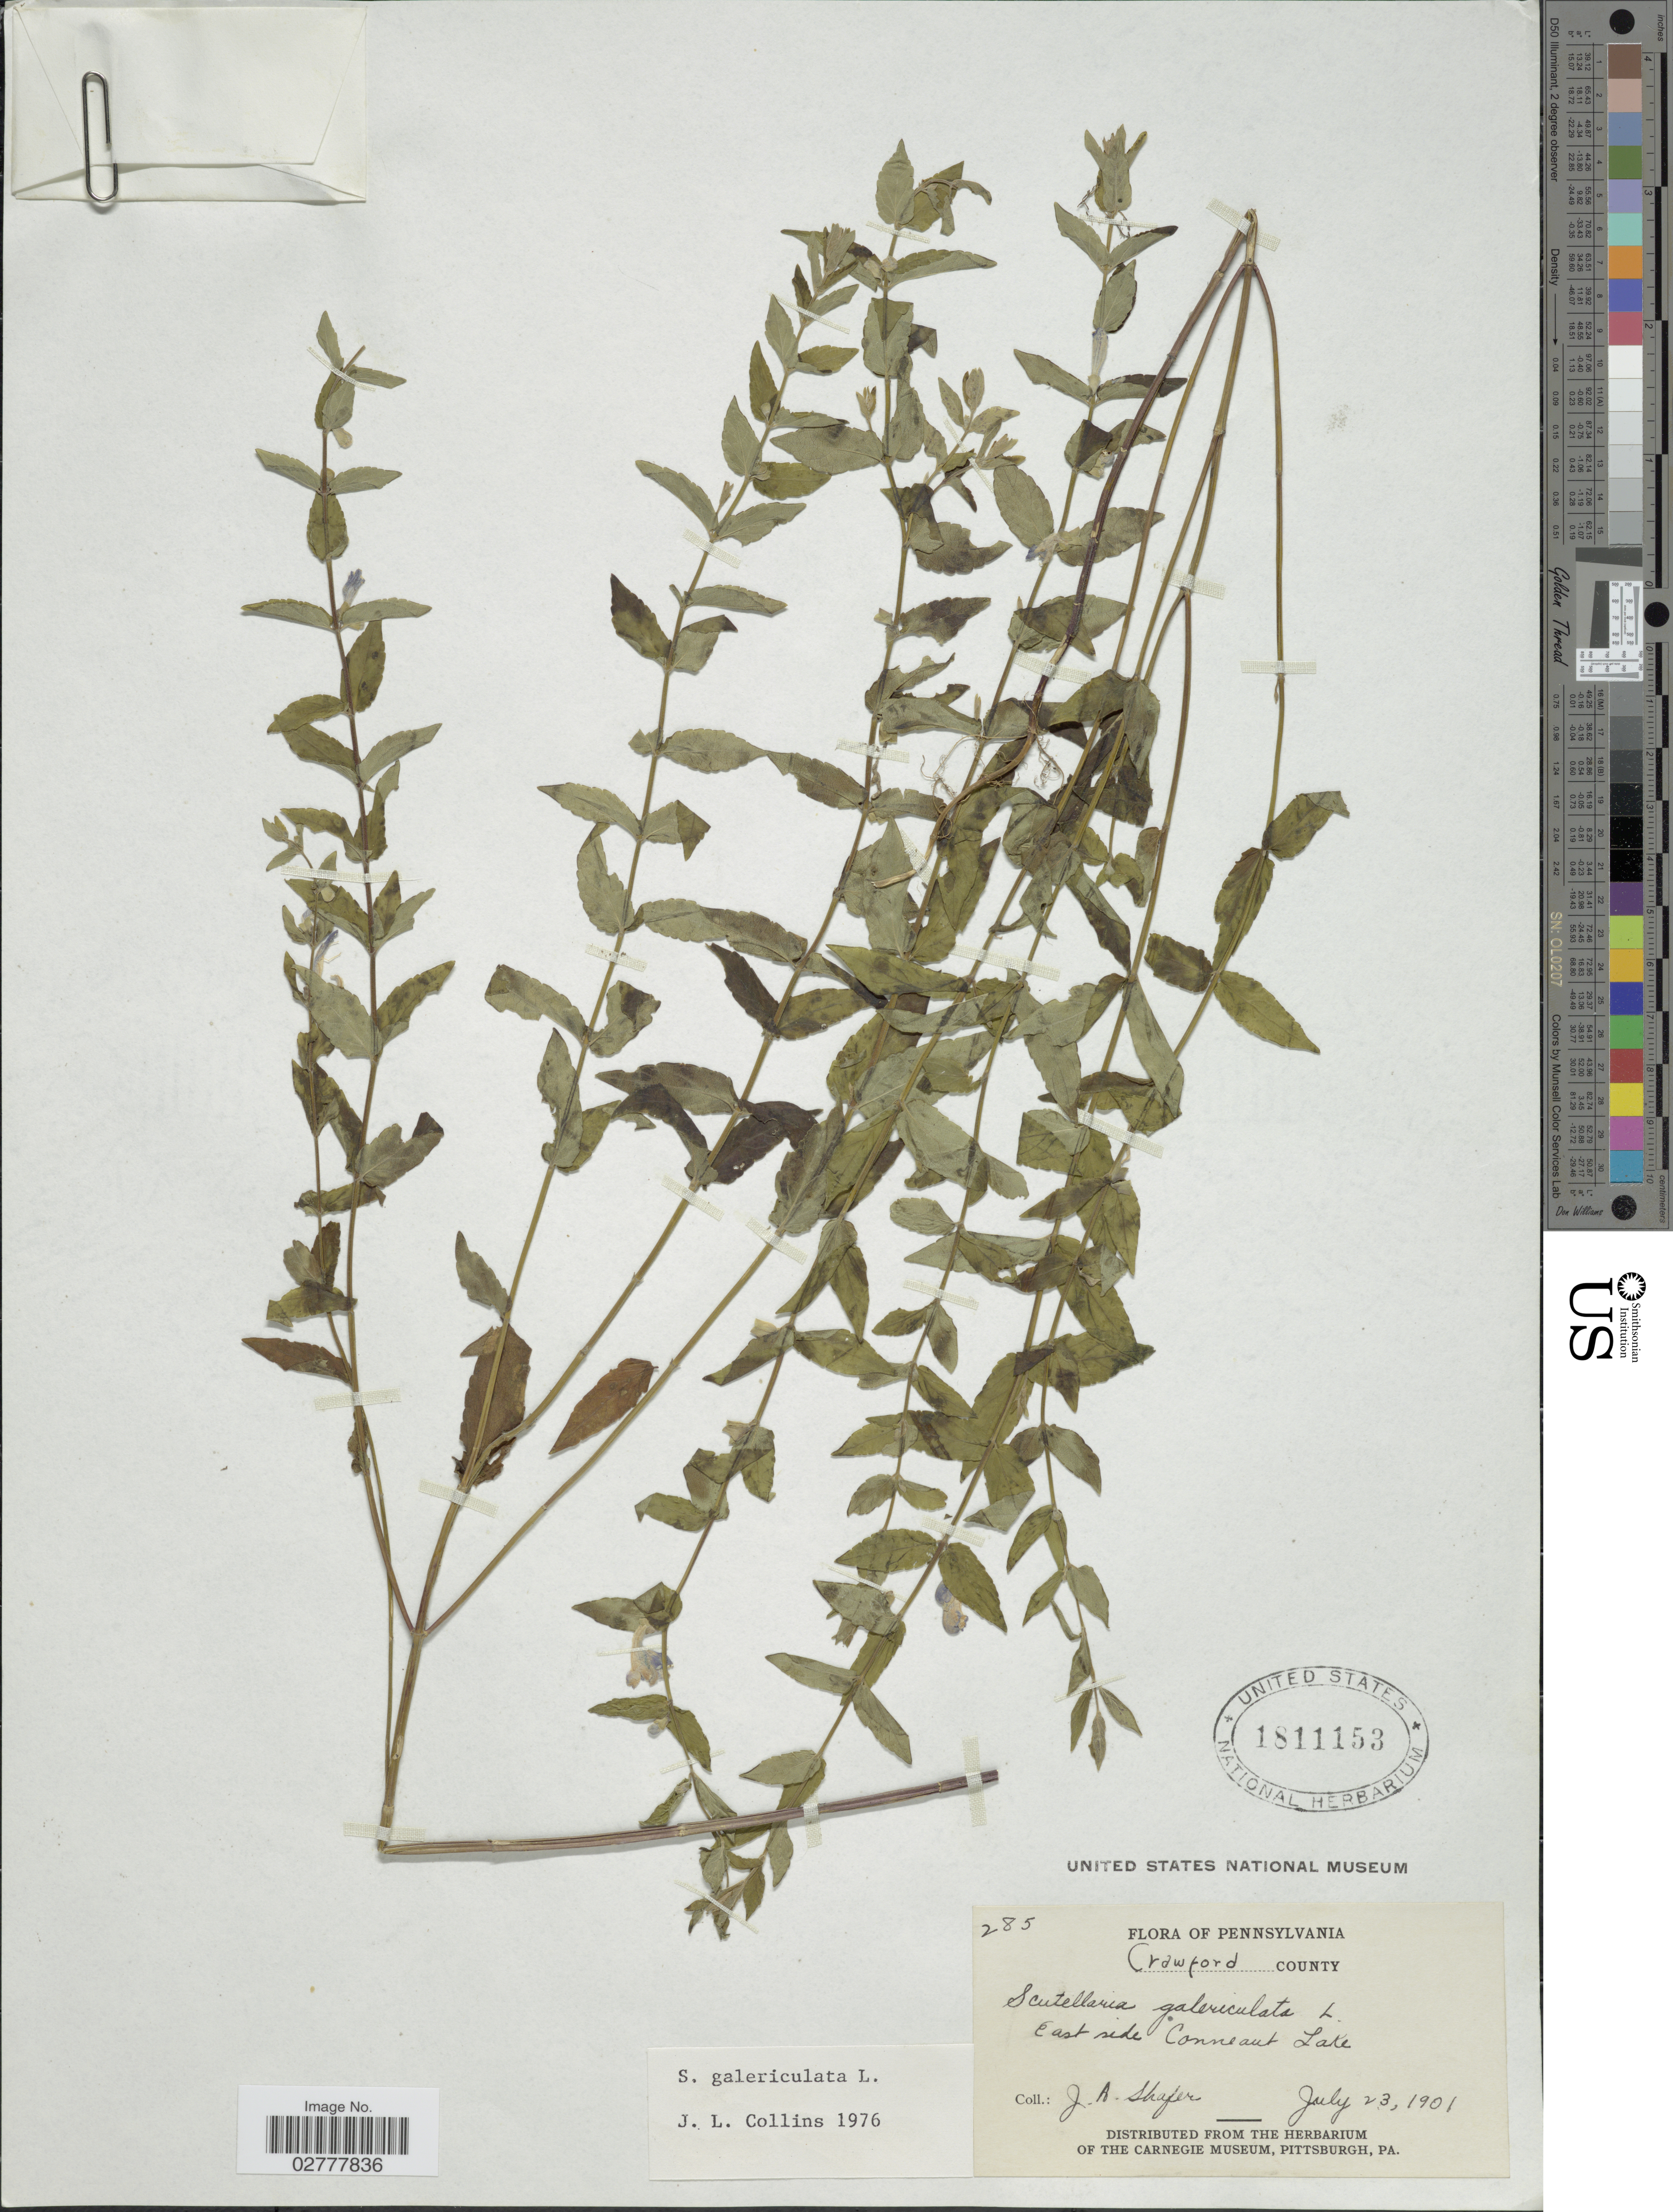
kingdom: Plantae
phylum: Tracheophyta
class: Magnoliopsida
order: Lamiales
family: Lamiaceae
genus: Scutellaria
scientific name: Scutellaria galericulata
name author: L.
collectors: J. A. Shafer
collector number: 285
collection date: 1901-07-23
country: United States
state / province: Pennsylvania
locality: Crawford County. East side Conneaut Lake.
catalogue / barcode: US 1811153